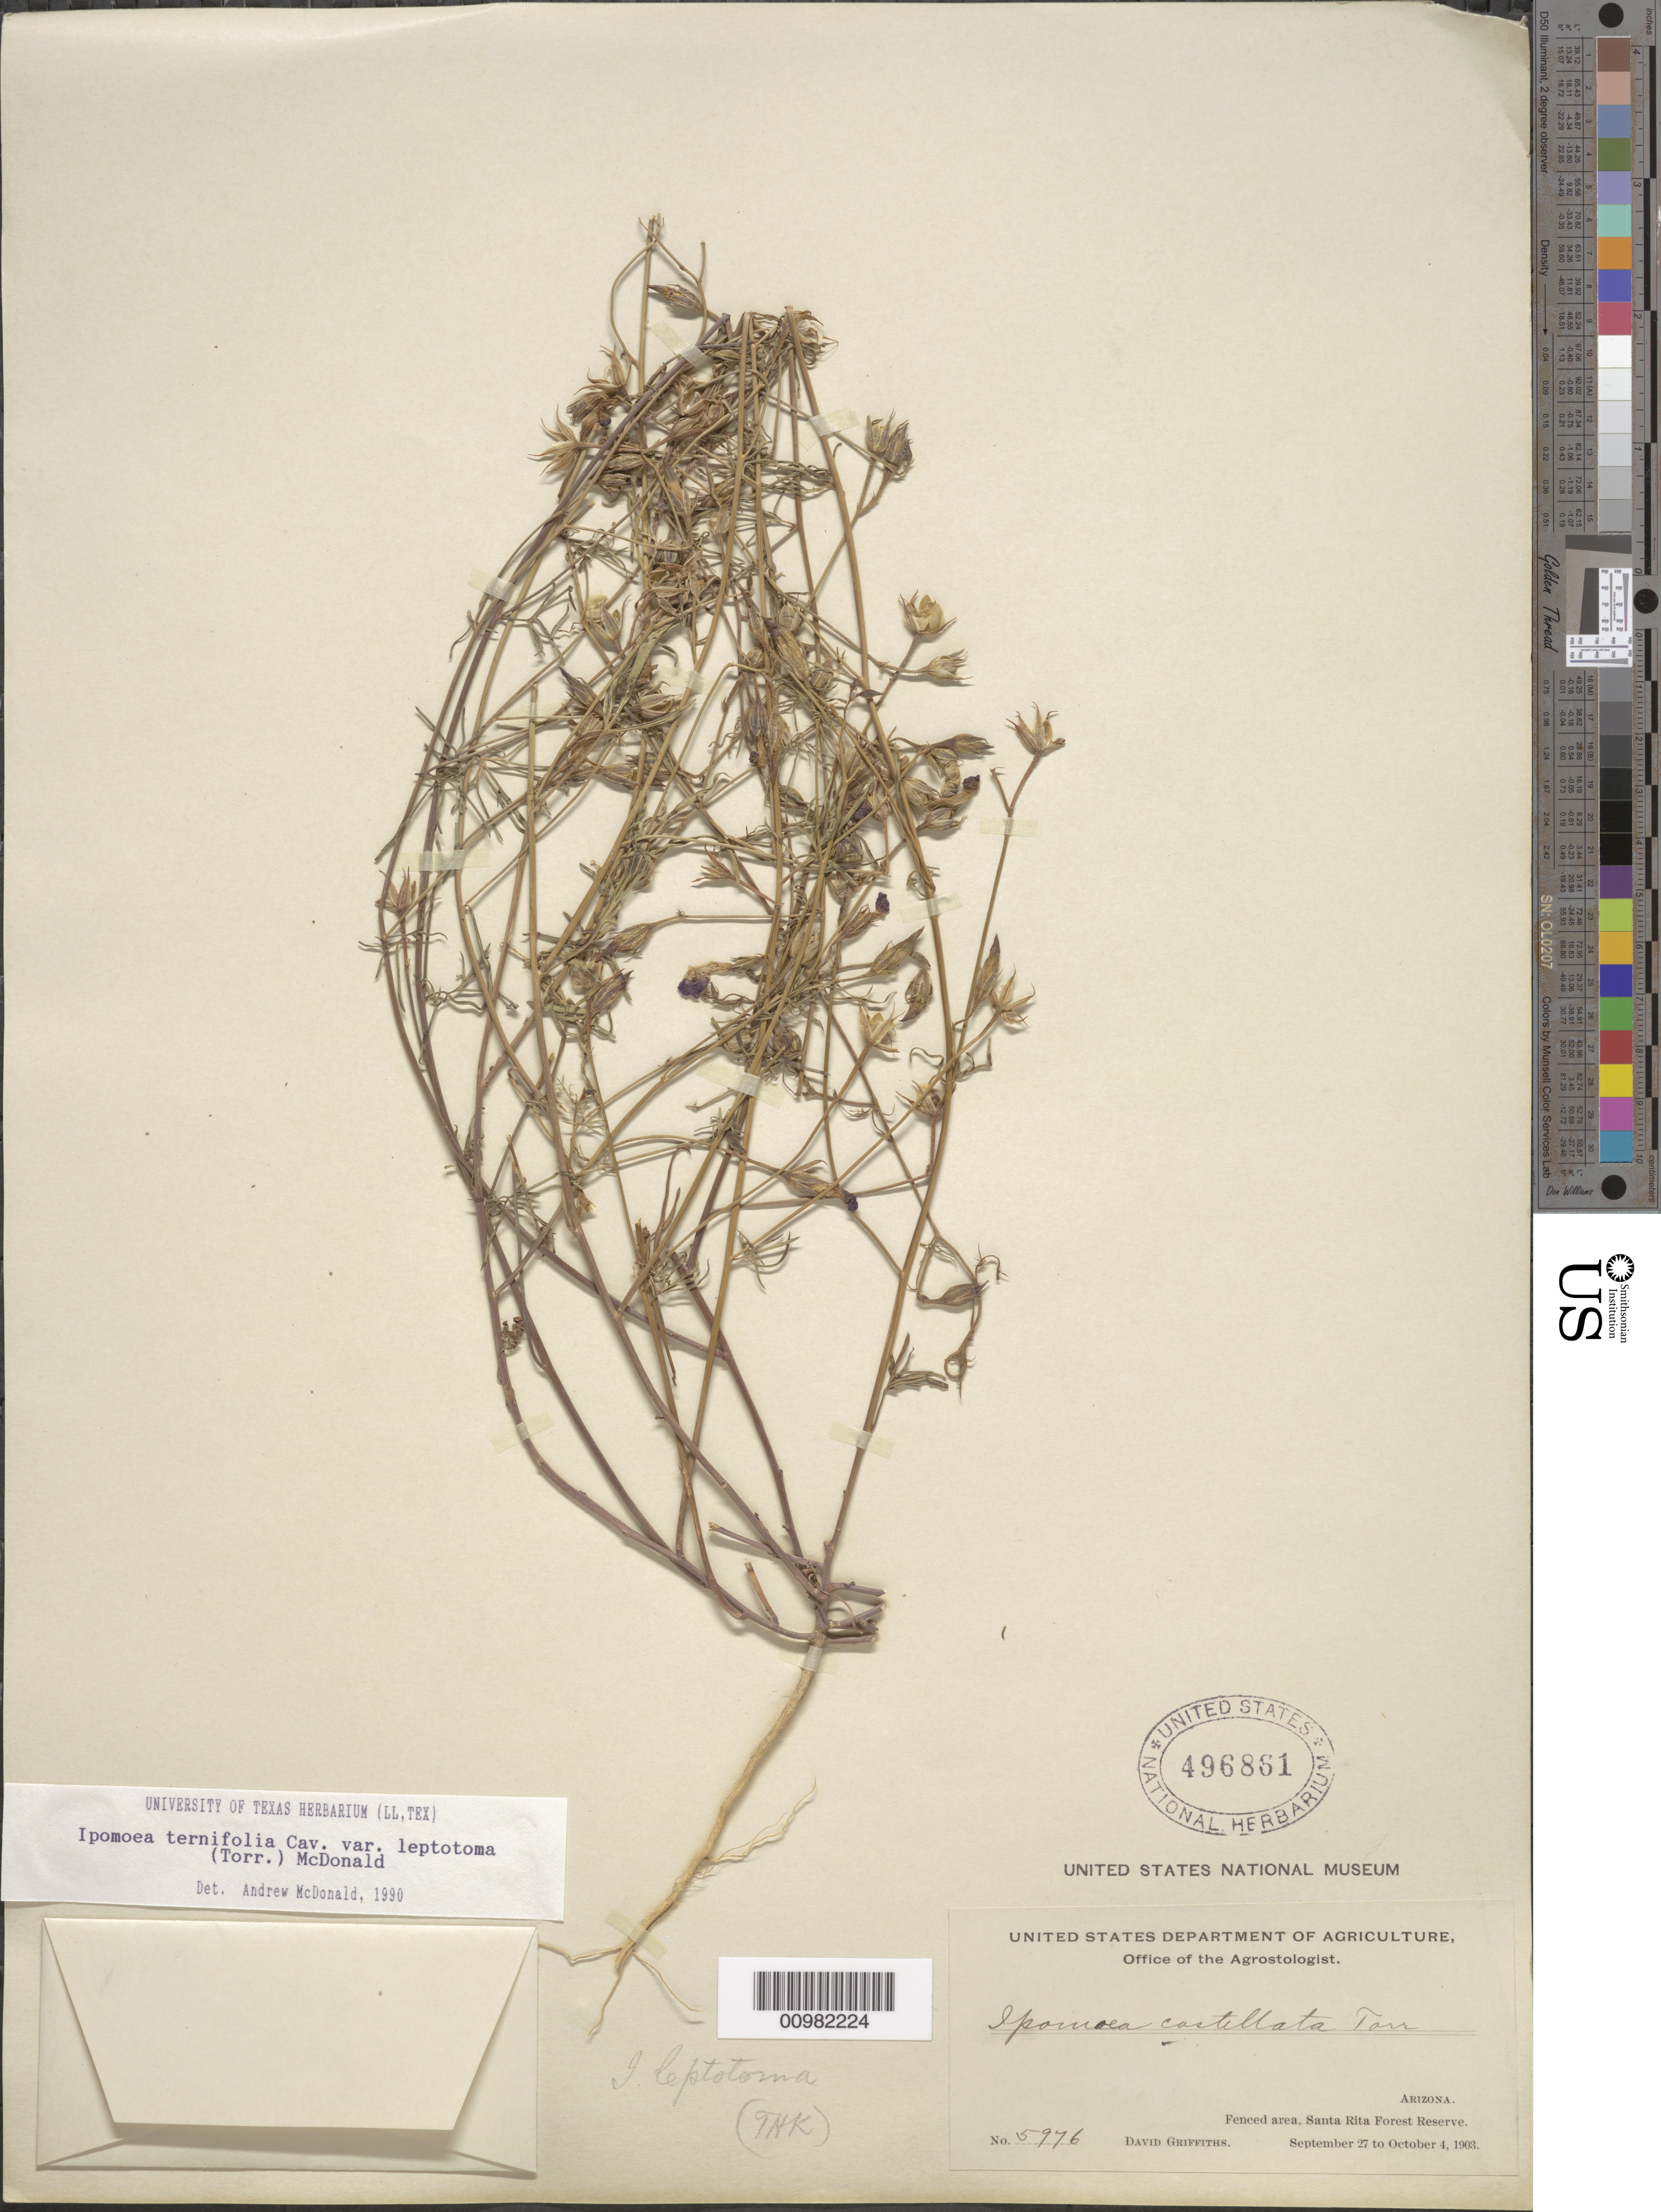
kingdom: Plantae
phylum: Tracheophyta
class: Magnoliopsida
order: Solanales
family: Convolvulaceae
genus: Ipomoea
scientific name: Ipomoea ternifolia var. leptotoma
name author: (Torr.) J.A. McDonald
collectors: D. Griffiths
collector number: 5976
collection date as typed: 27 Sep 1903 to 04 Oct 1903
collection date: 1903-09-27/1903-10-04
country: United States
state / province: Arizona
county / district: Pima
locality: Santa Rita Forest Reserve, Fenced area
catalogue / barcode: US 496861